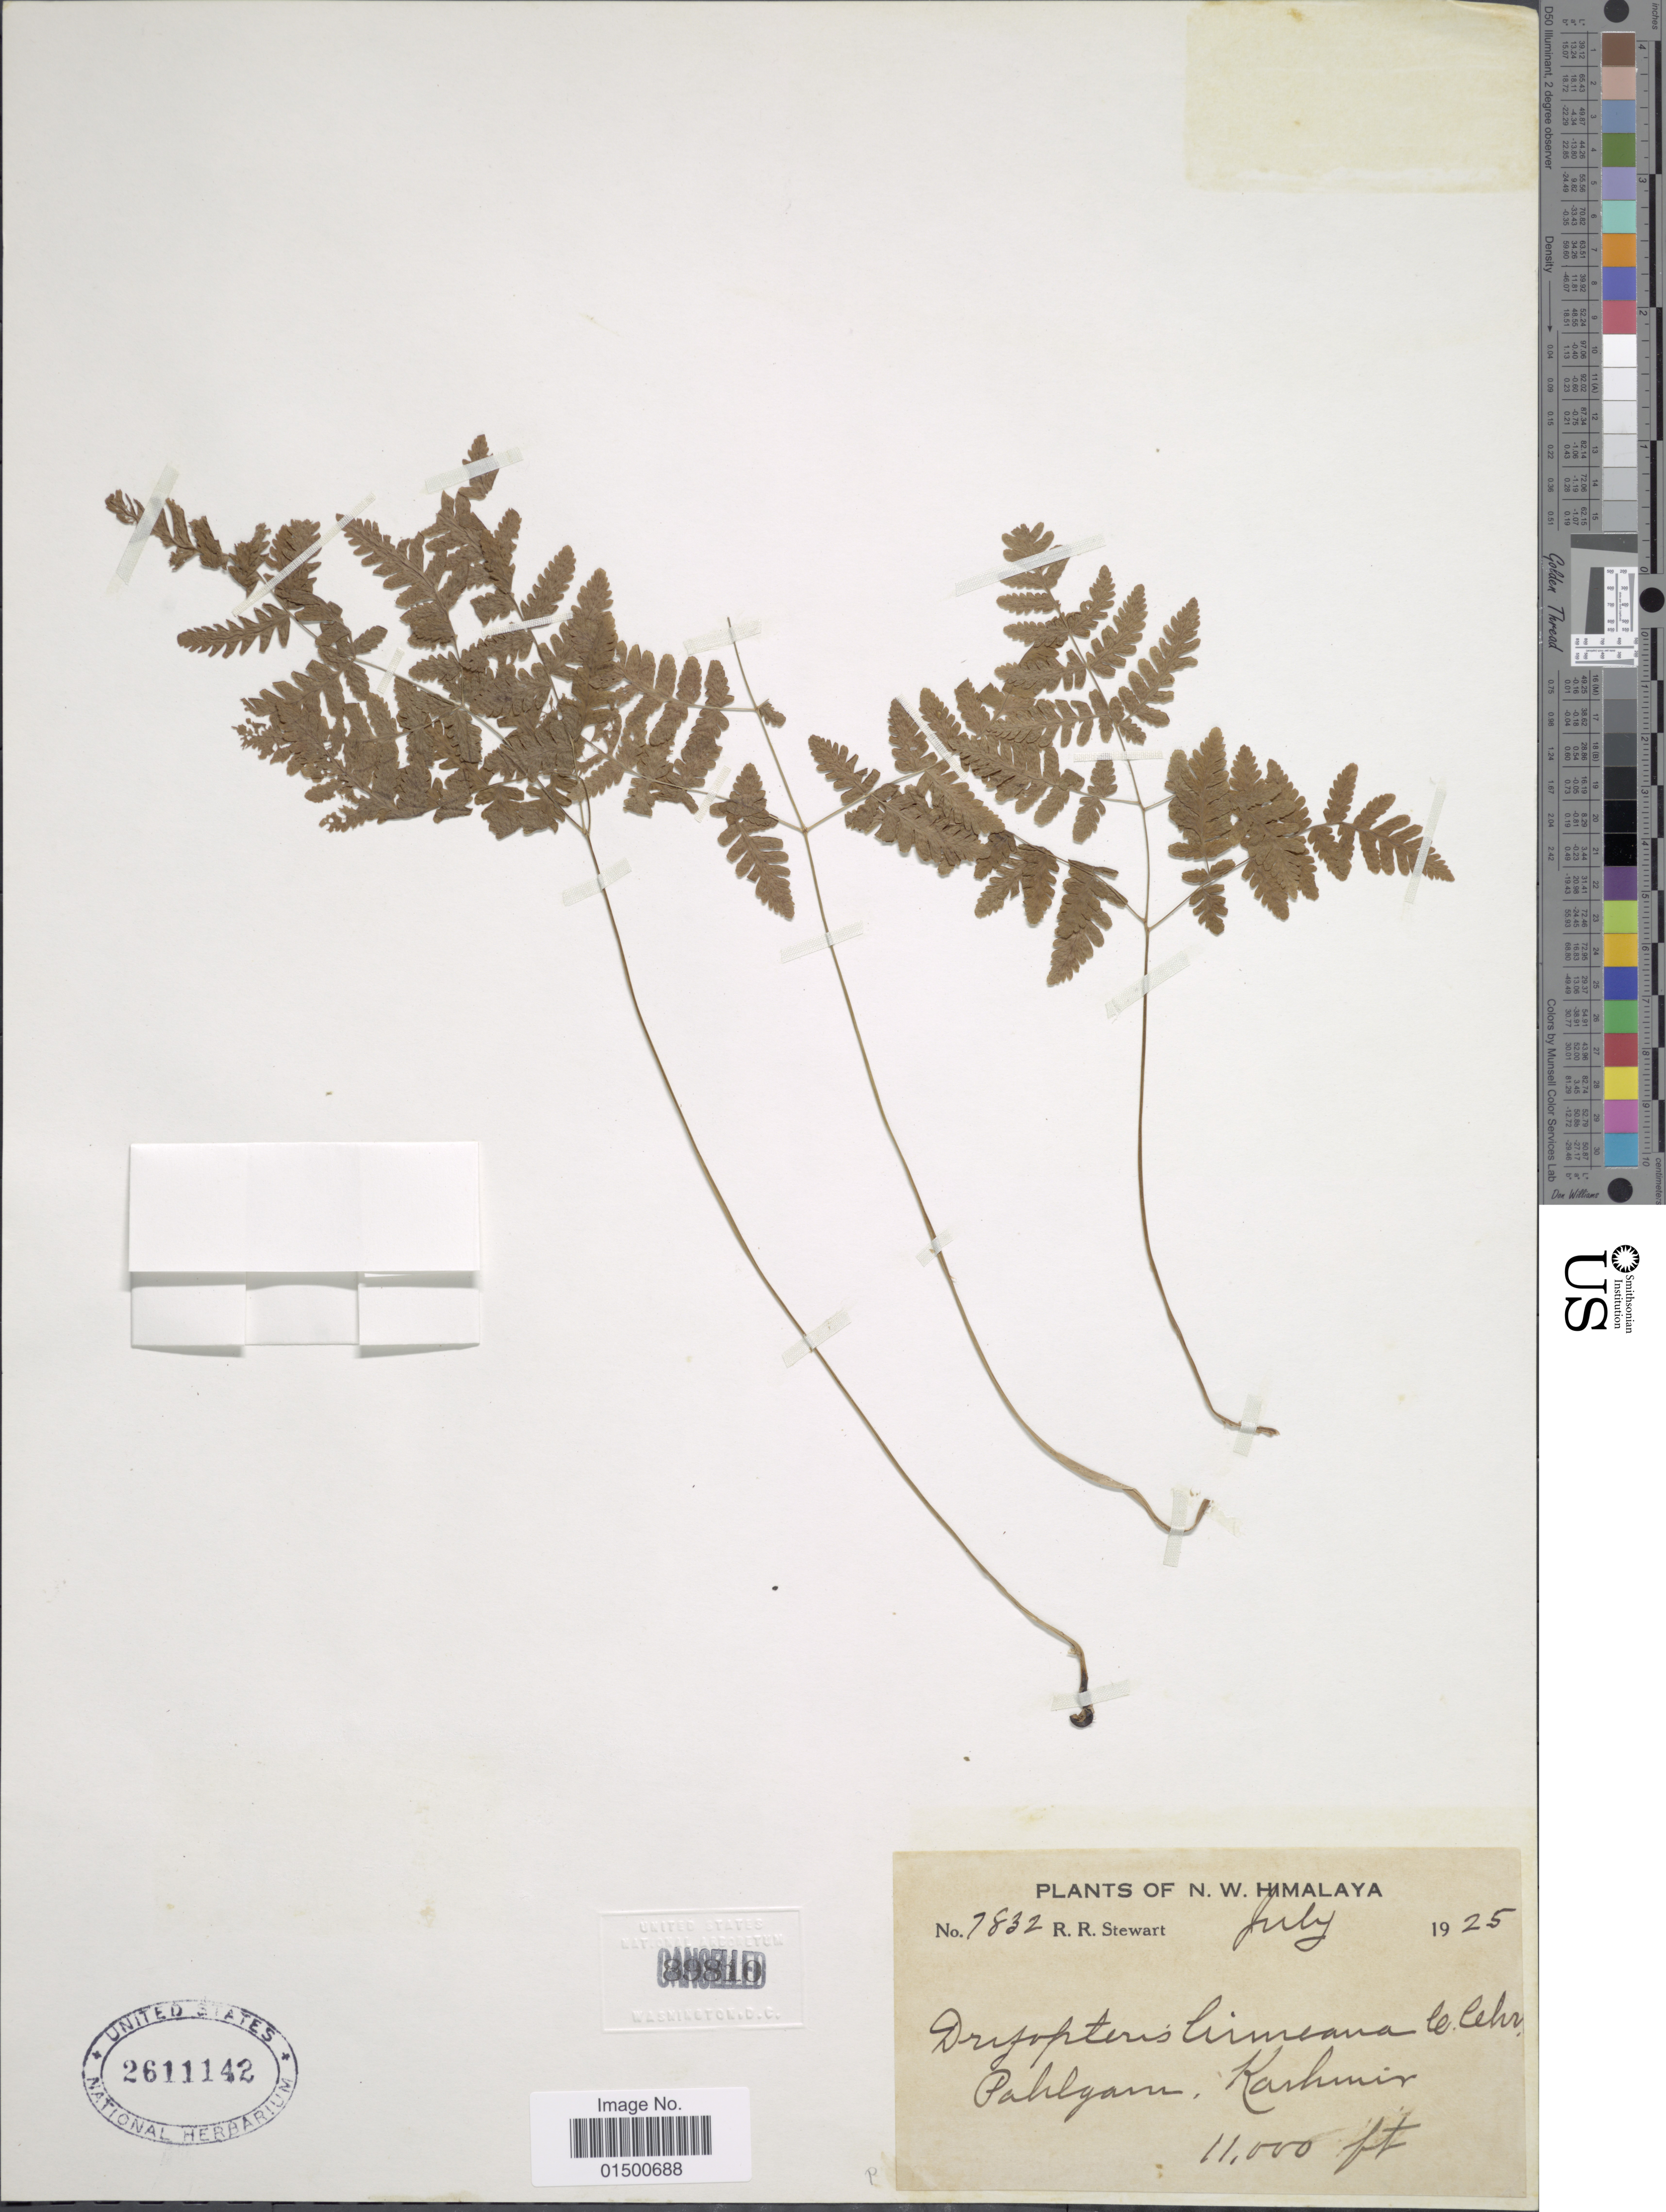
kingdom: Plantae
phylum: Tracheophyta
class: Polypodiopsida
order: Polypodiales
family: Cystopteridaceae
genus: Gymnocarpium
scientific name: Gymnocarpium remotepinnatum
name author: (Hayata) Ching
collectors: R. R. Stewart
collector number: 7832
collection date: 1925-07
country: India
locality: N.W. Himalaya, Pahlgam, Kashmir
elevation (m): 3353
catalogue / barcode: US 2611142